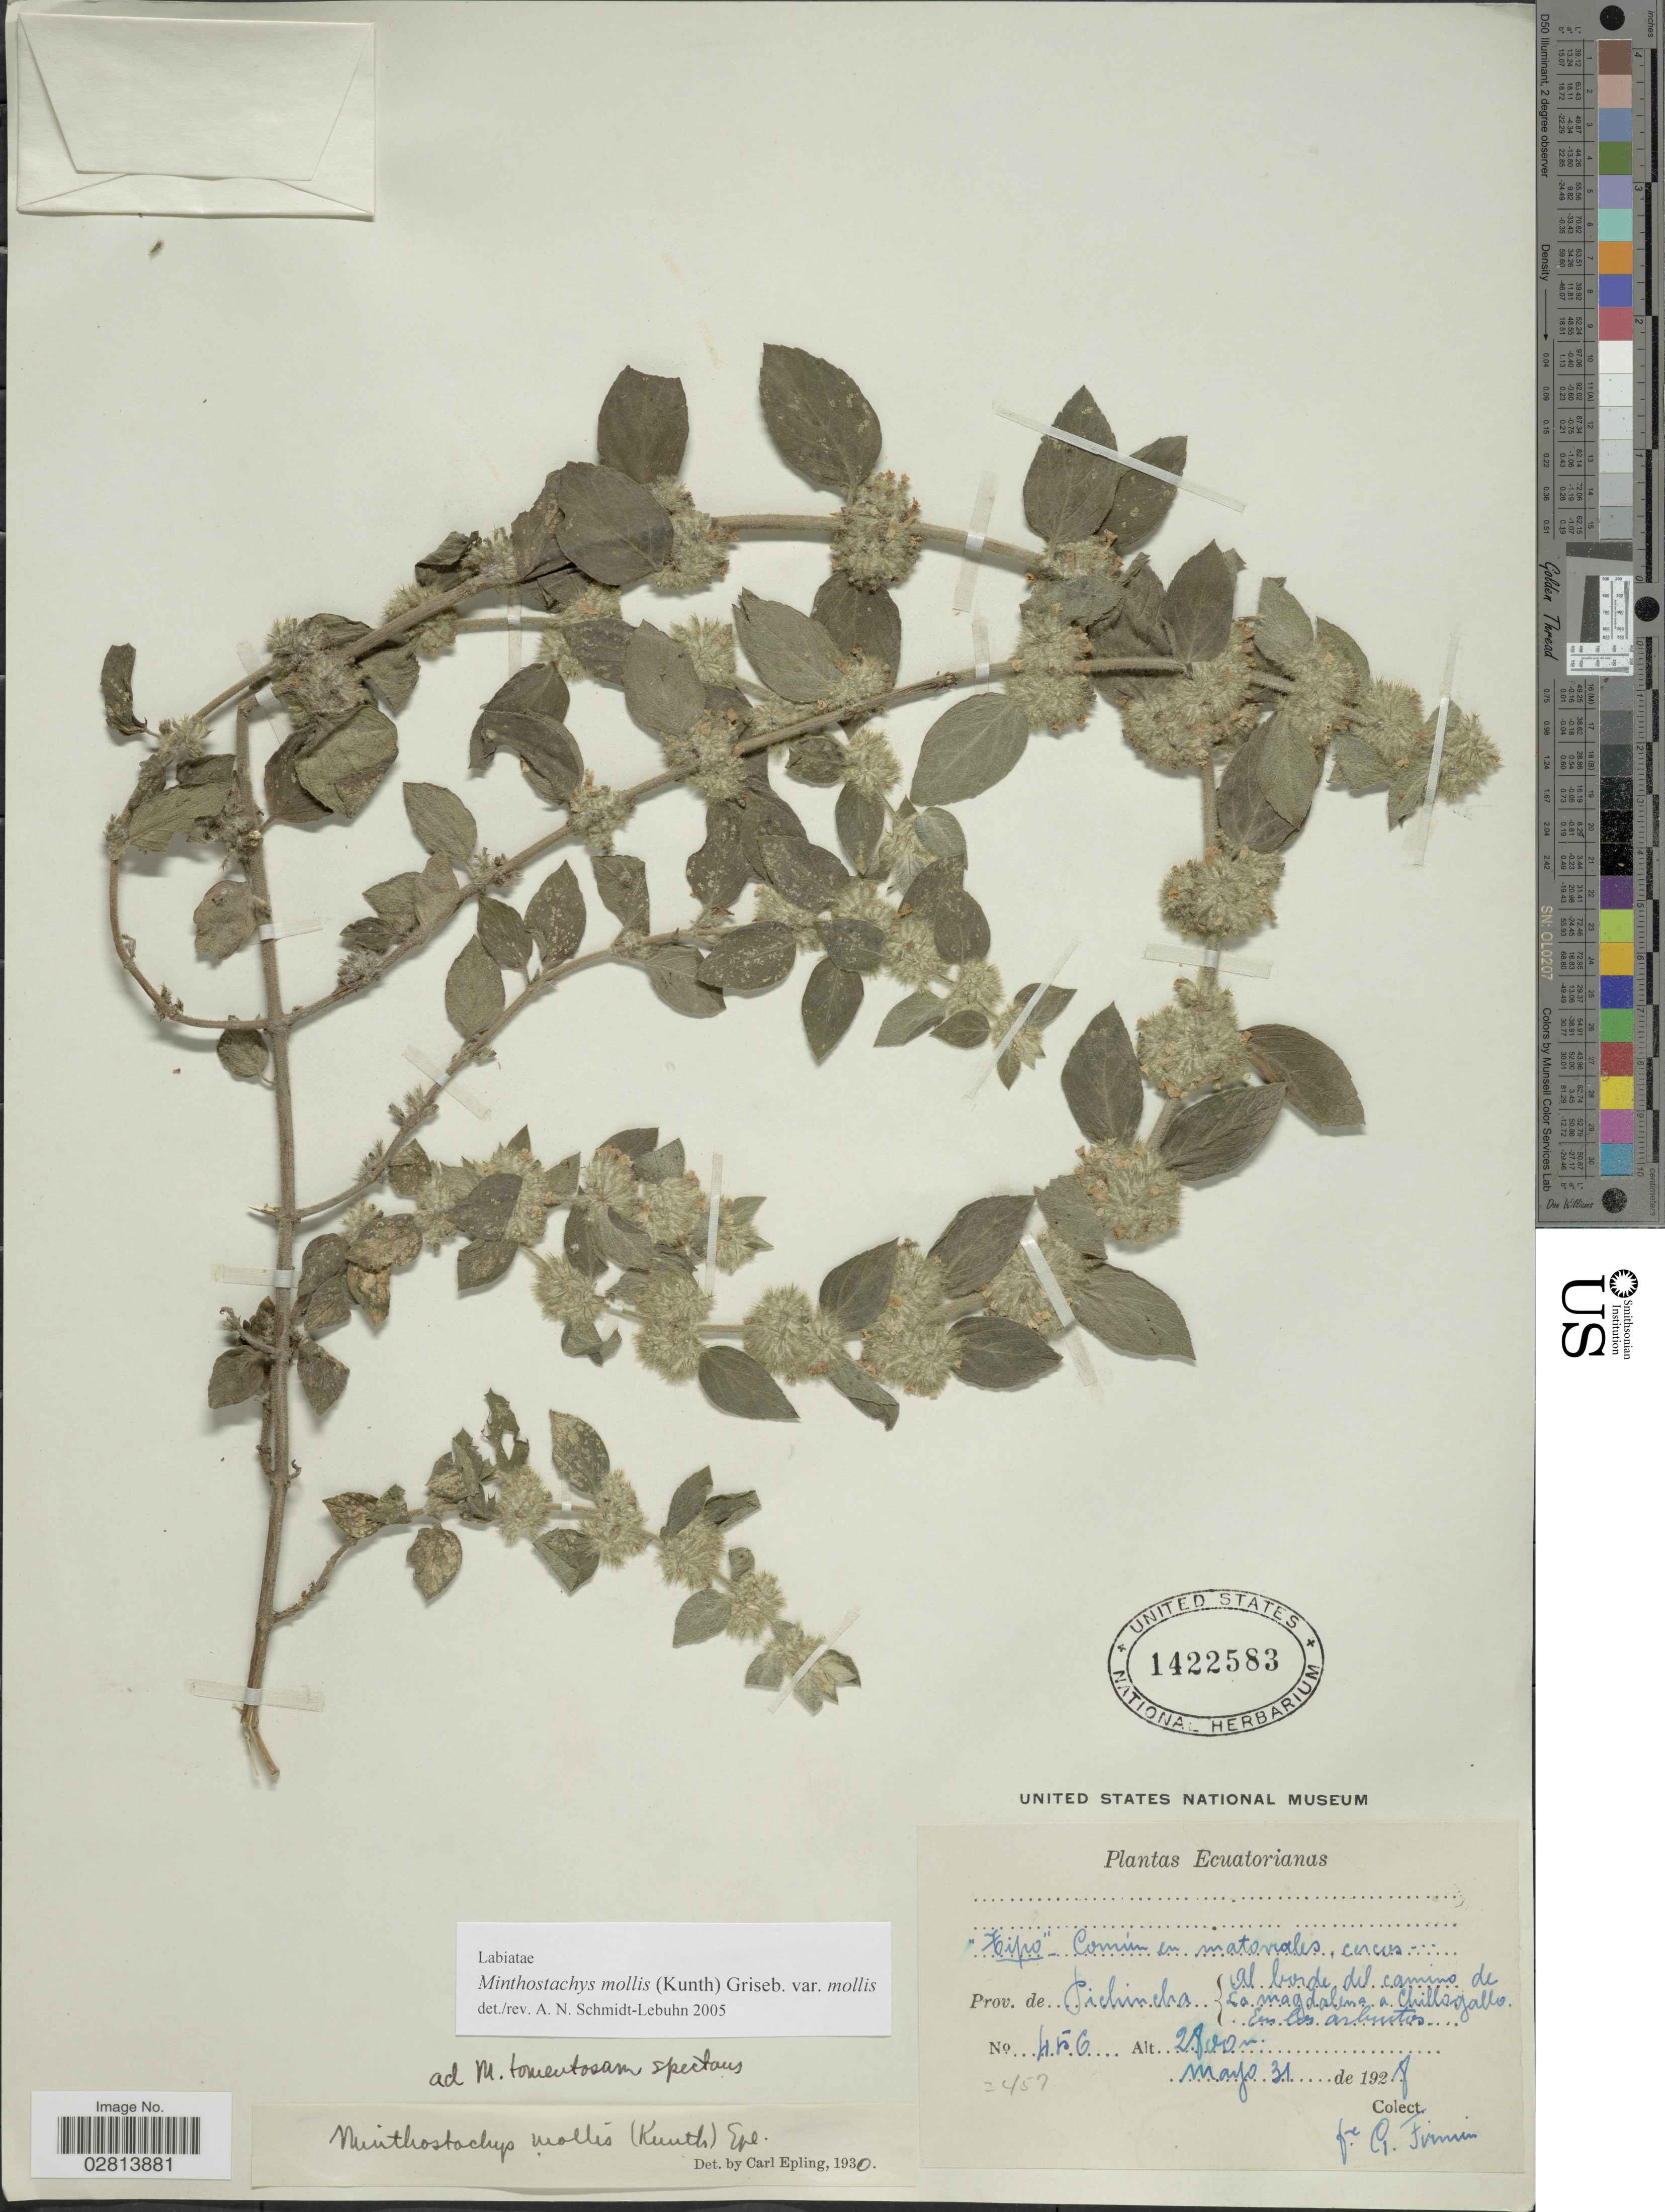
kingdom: Plantae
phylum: Tracheophyta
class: Magnoliopsida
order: Lamiales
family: Lamiaceae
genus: Minthostachys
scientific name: Minthostachys mollis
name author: (Kunth) Griseb.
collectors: F. Firmin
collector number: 456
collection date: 1928-05-31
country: Ecuador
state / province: Pichincha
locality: Prov. Pichincha, Al Borde del camino de La Magdalena a Chillogallo.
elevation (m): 2800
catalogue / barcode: US 1422583